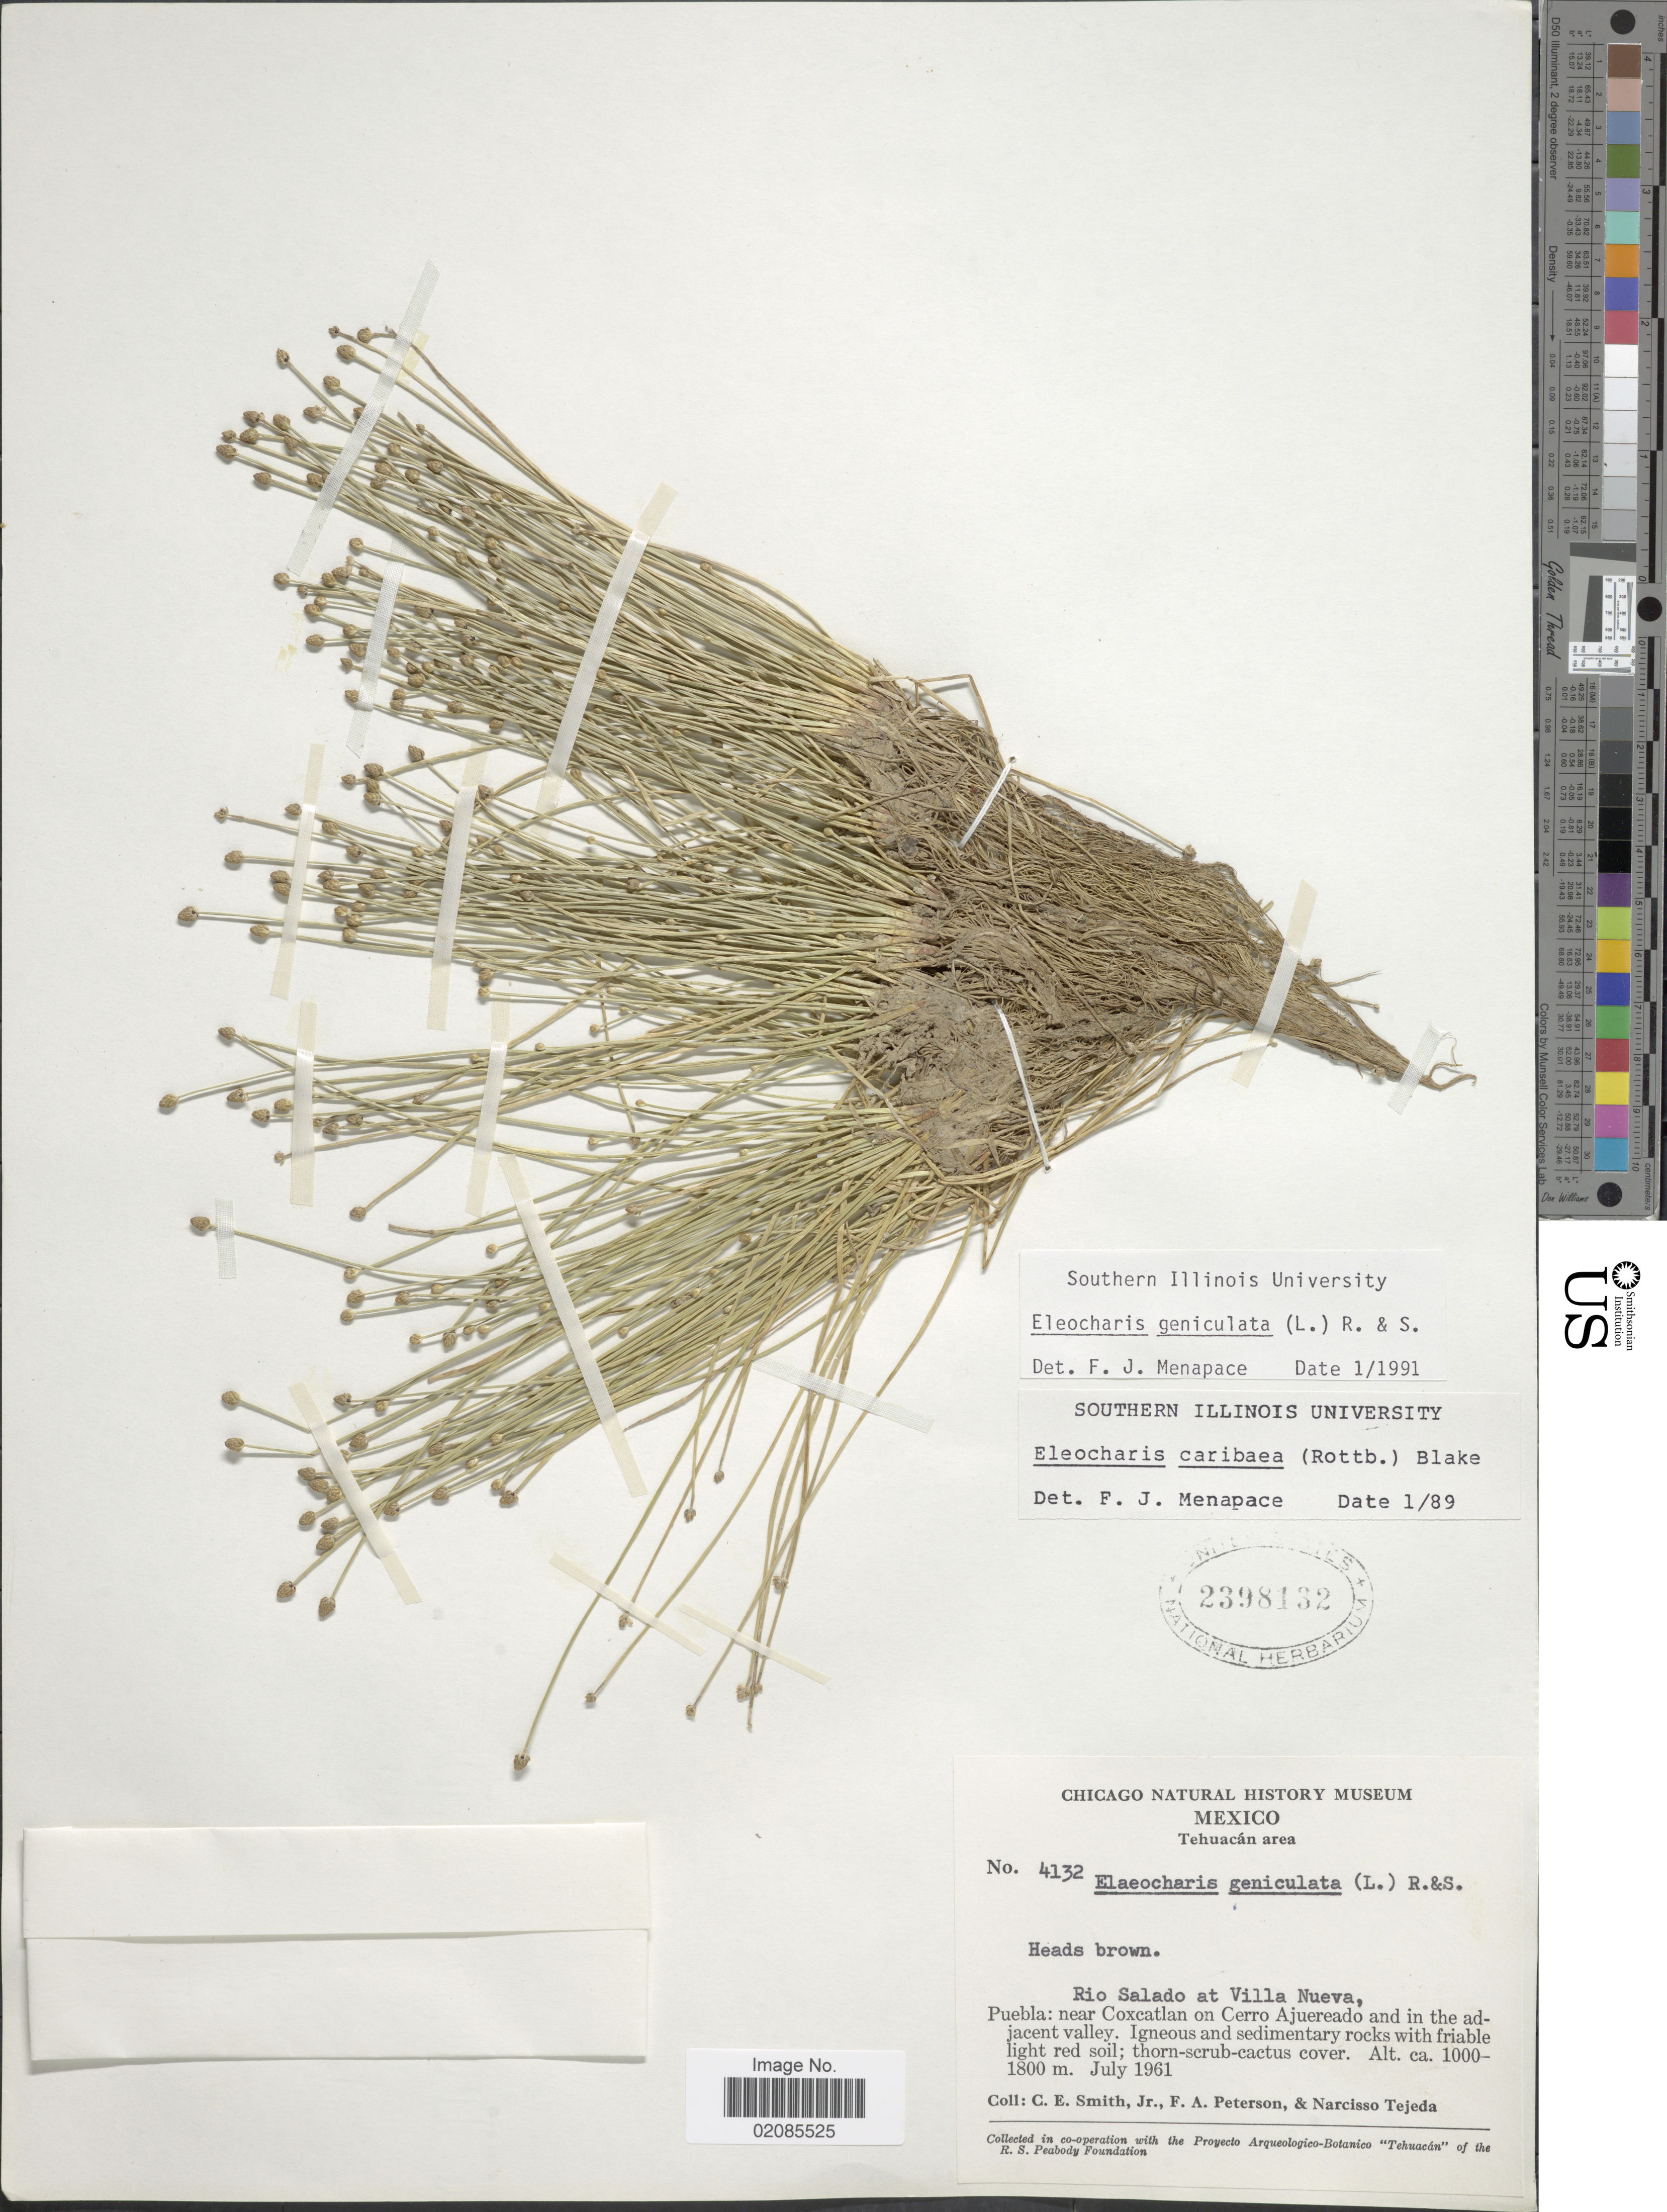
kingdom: Plantae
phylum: Tracheophyta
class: Liliopsida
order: Poales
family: Cyperaceae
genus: Eleocharis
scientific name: Eleocharis geniculata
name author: (L.) Roem. & Schult.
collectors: C. E. Smith Jr., F. A. Peterson & N. Tejeda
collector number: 4132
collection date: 1961-07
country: Mexico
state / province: Puebla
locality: Rio Salado at Villa Nueva, near Coxatlan on Cerro Ajuereado and in the adjacent valley.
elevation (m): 1000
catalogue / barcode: US 2398132